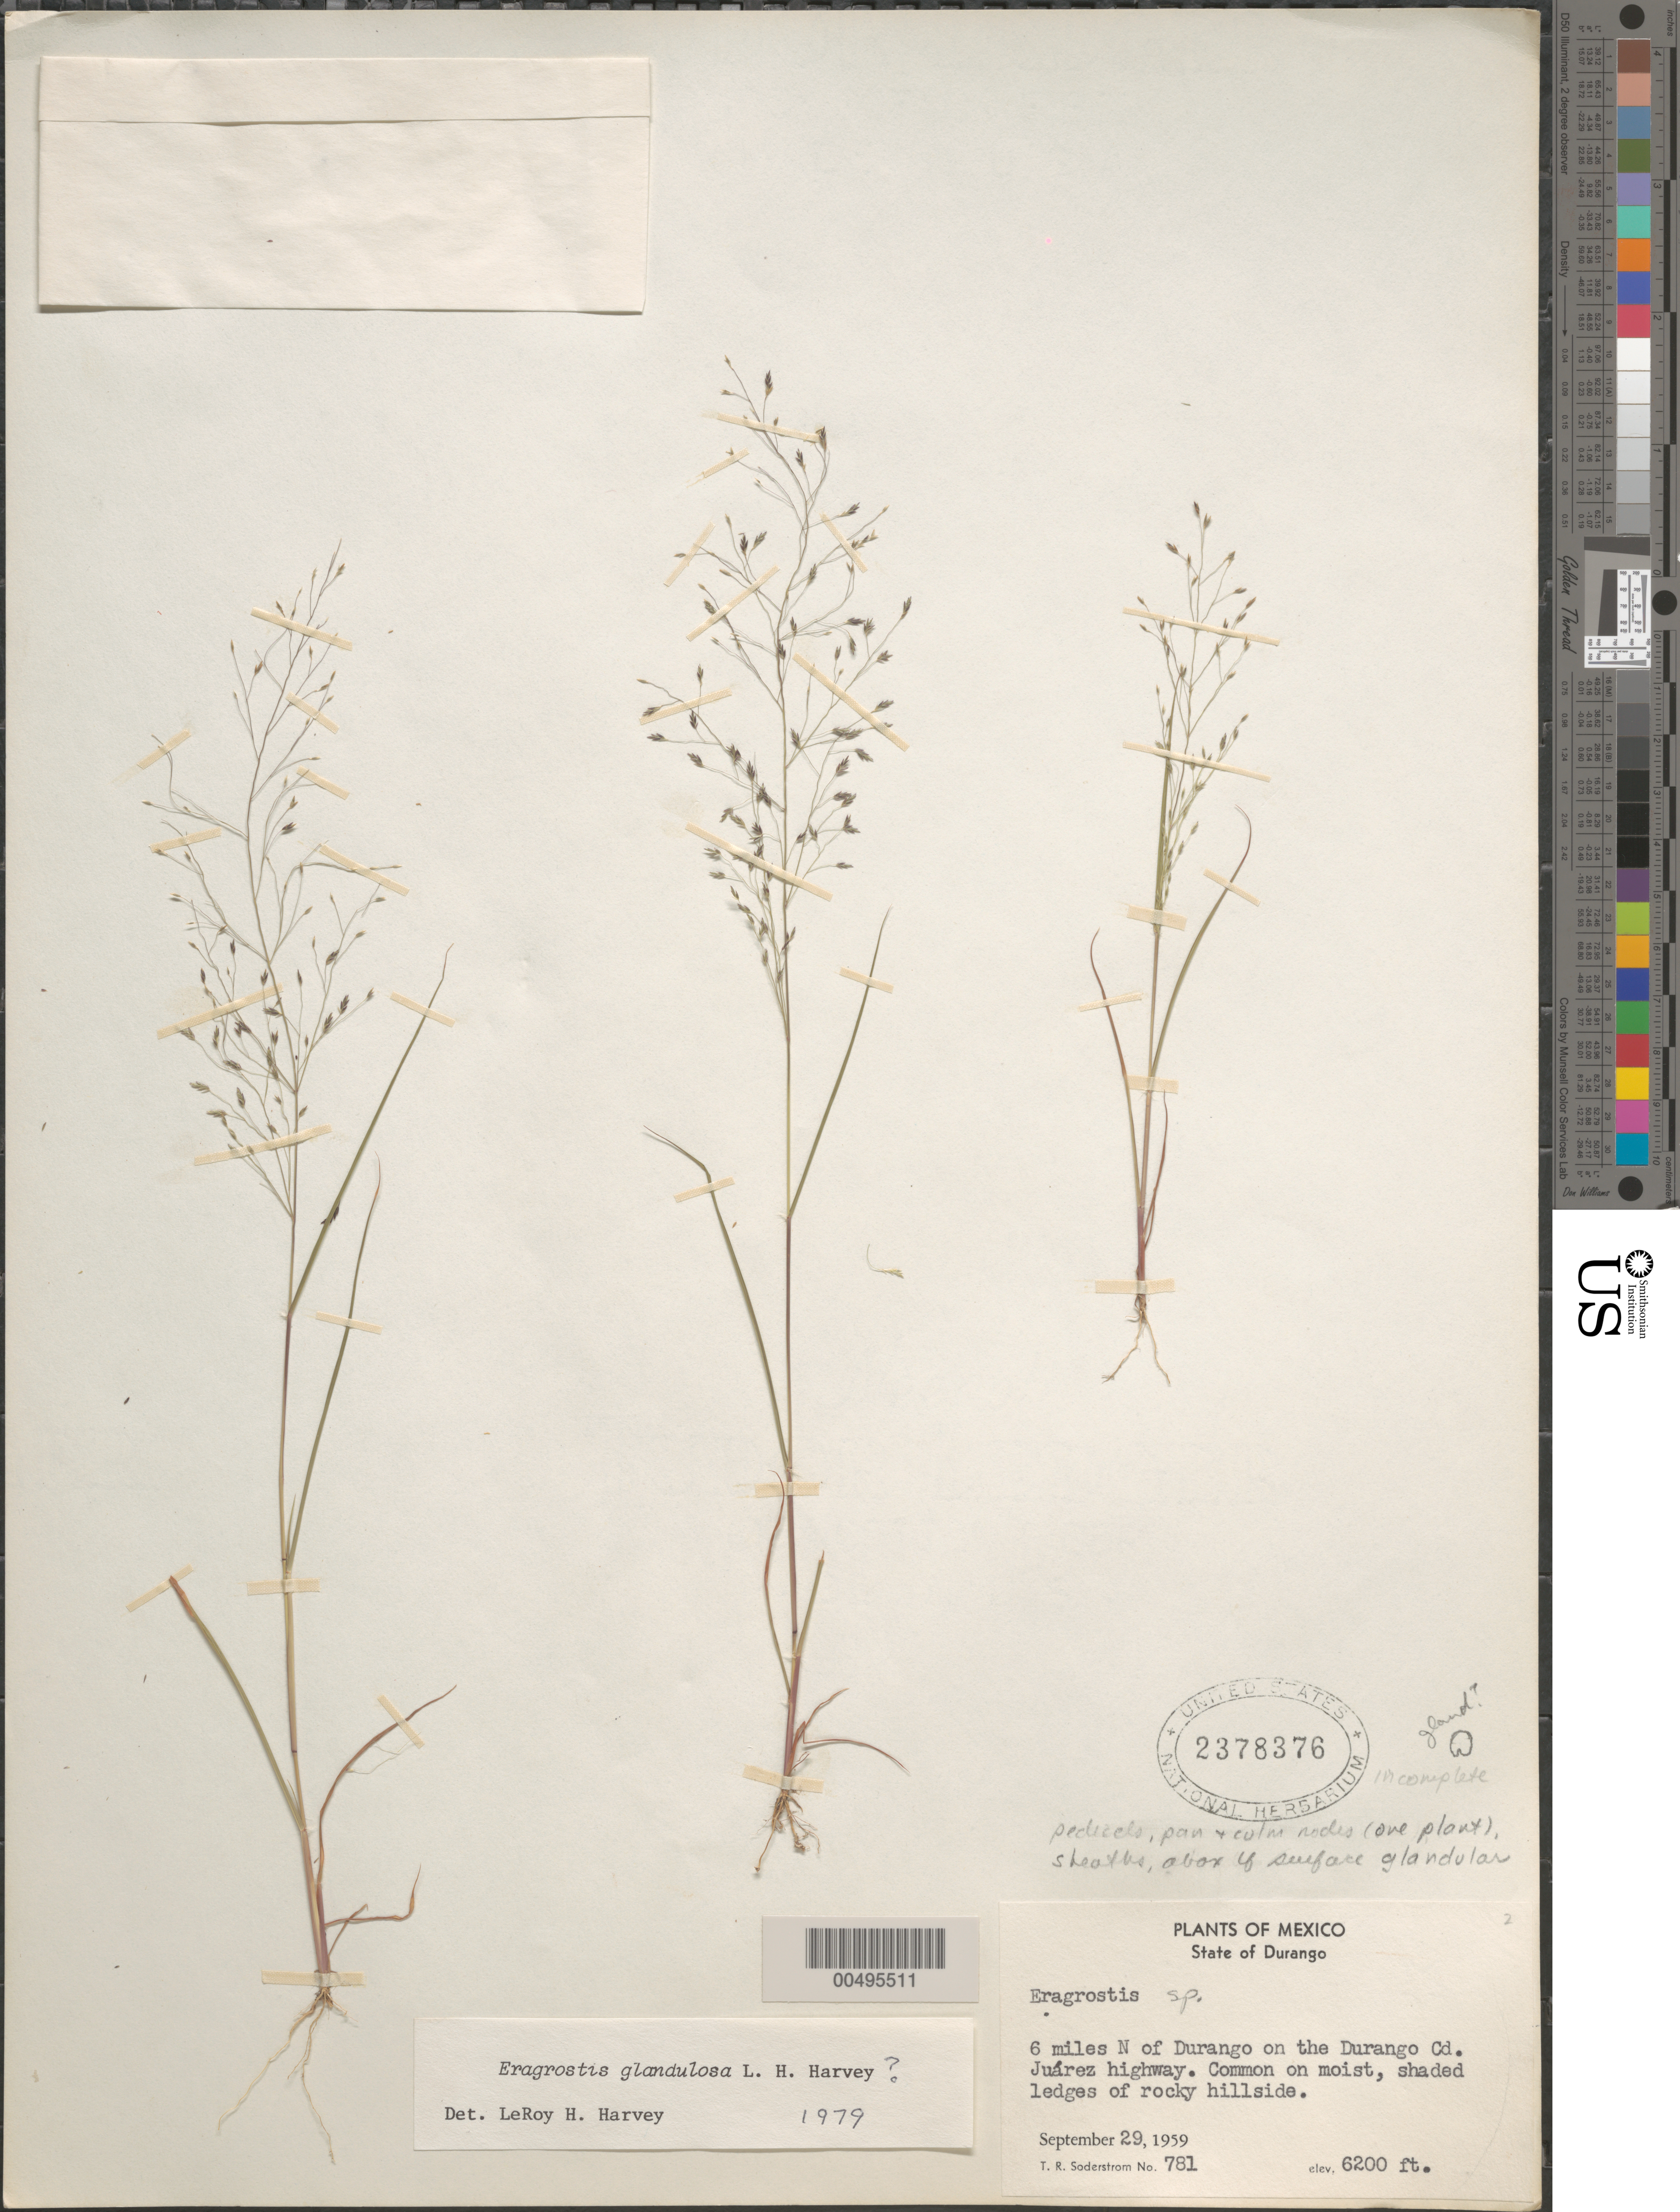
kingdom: Plantae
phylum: Tracheophyta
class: Liliopsida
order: Poales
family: Poaceae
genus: Eragrostis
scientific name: Eragrostis glandulosa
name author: L.H. Harv.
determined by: Harvey, L. H.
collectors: T. R. Soderstrom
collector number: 781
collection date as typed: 29 Sep 1959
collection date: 1959-09-29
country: Mexico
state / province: Durango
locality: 6 mi N of Durango on Durango - Cd. Juárez hwy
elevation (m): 1890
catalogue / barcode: US 2378376